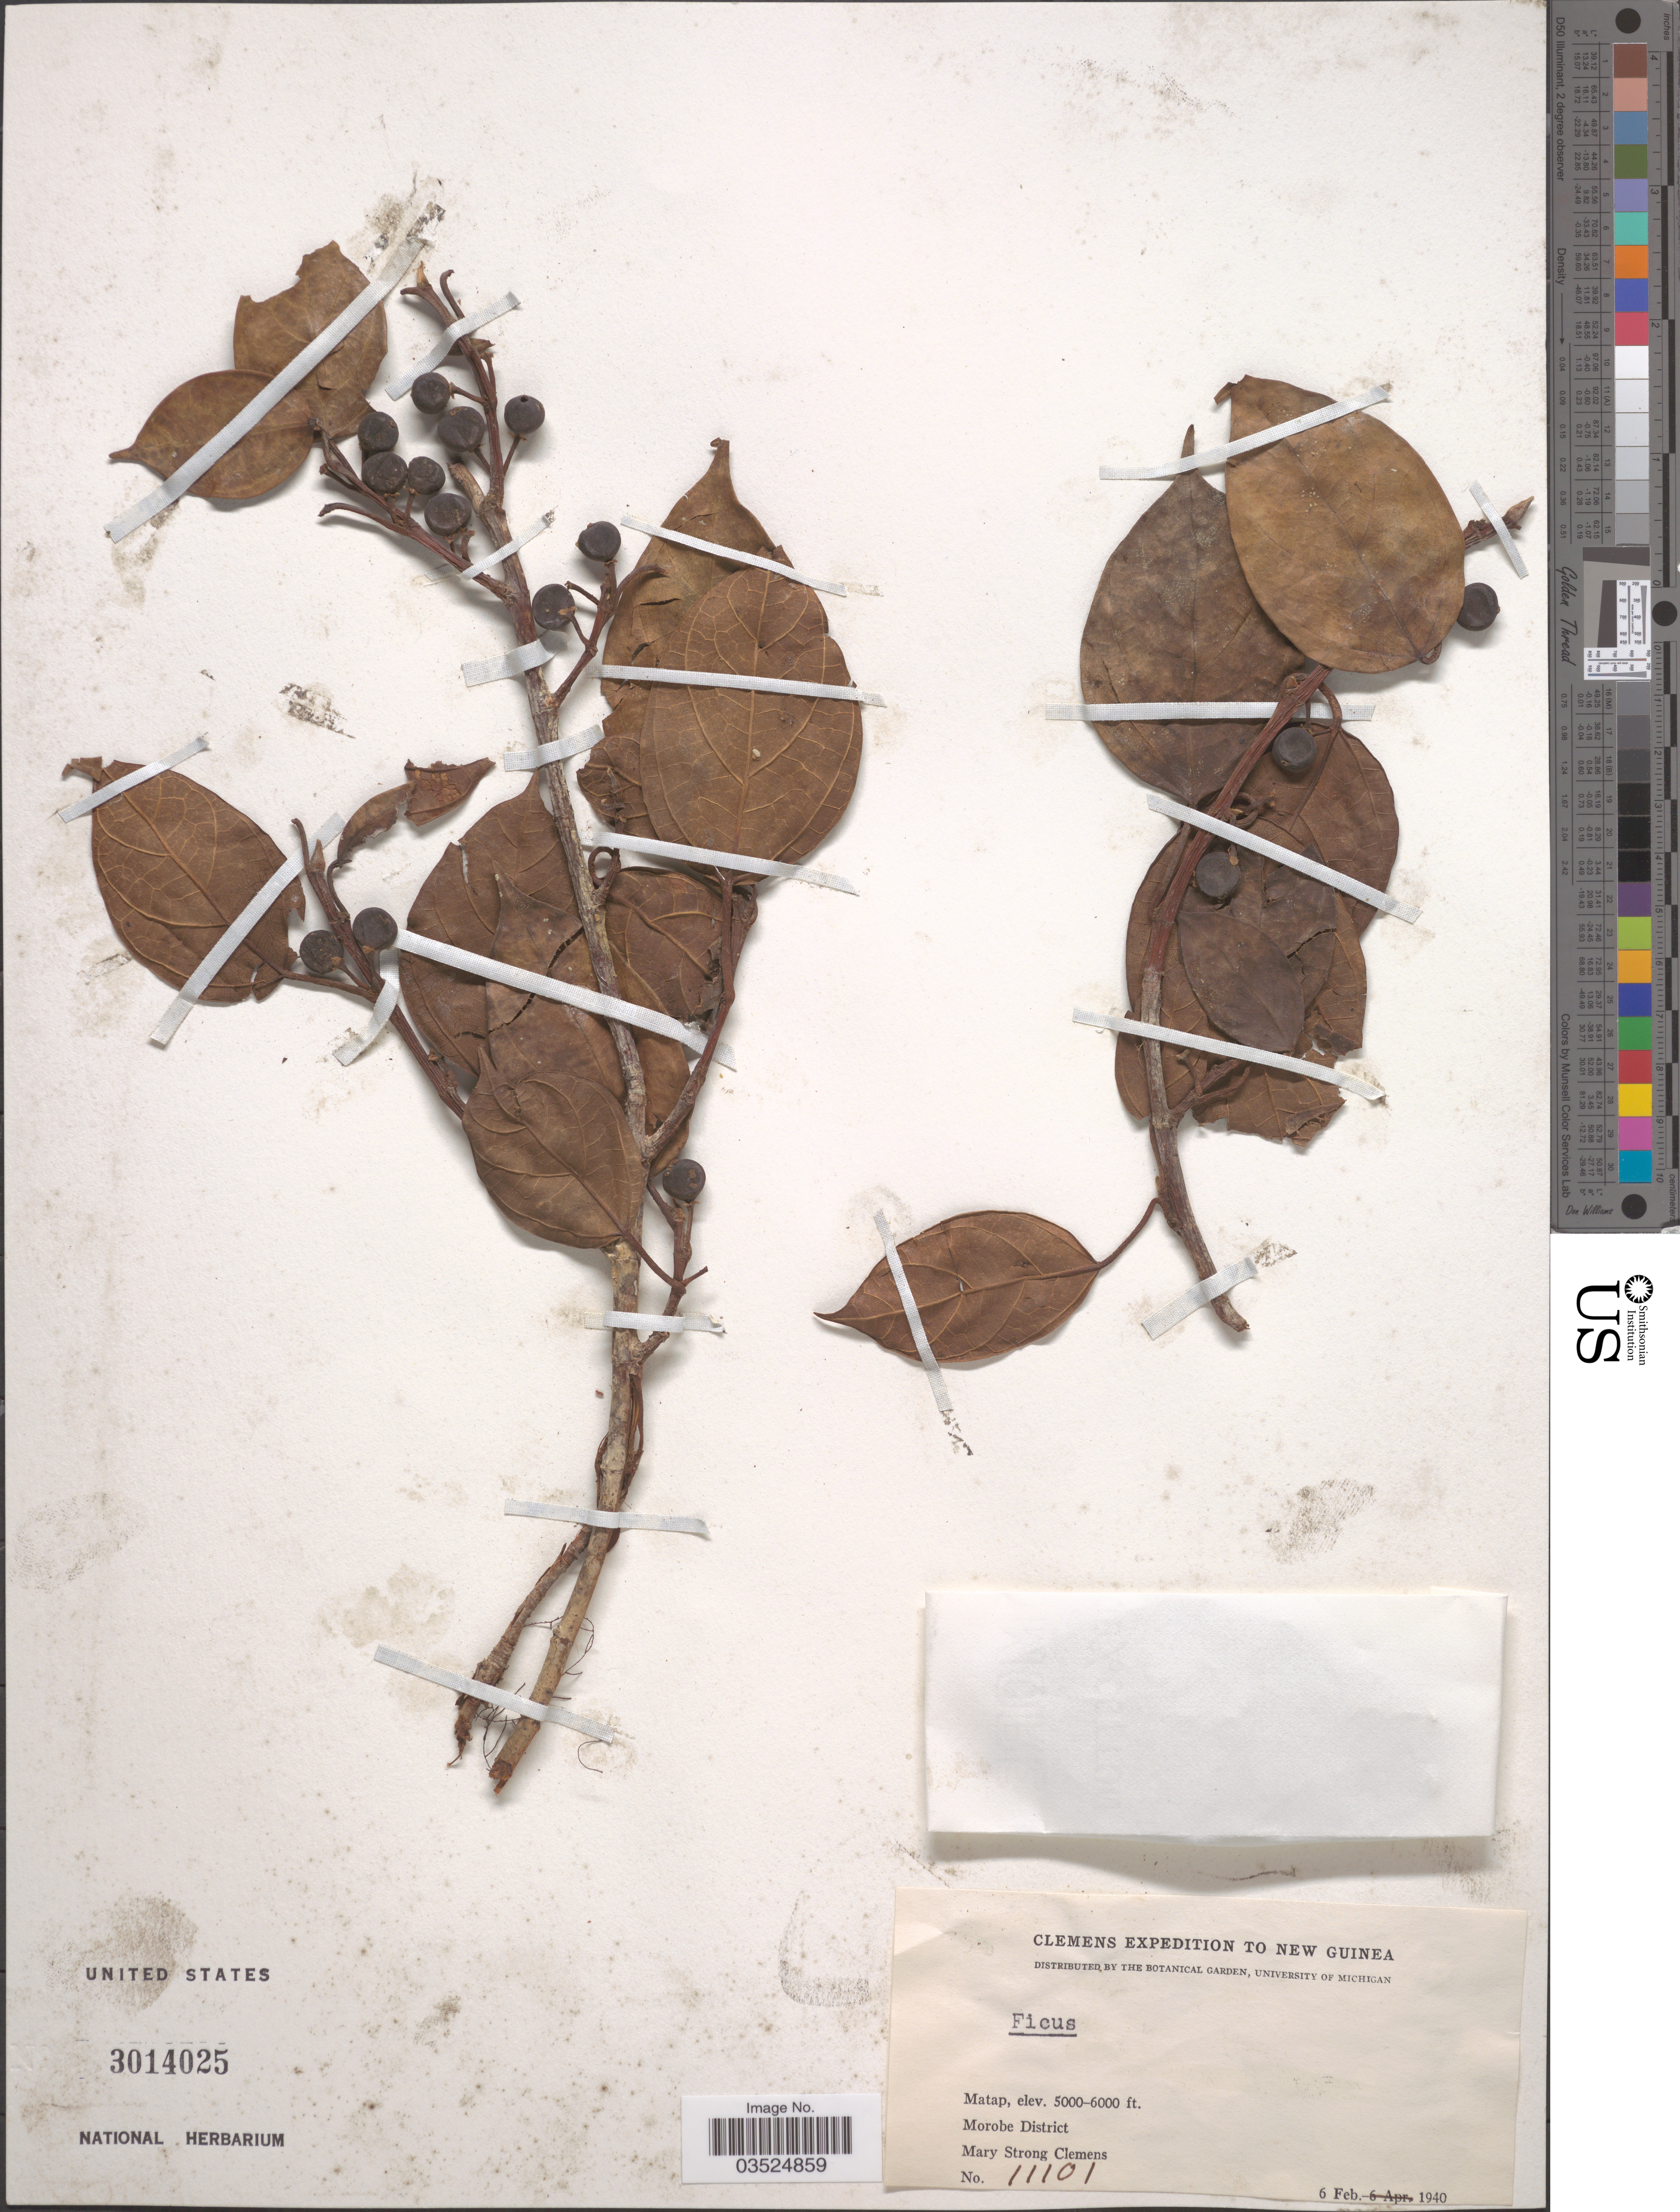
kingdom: Plantae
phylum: Tracheophyta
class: Magnoliopsida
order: Rosales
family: Moraceae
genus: Ficus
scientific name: Ficus sp.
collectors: M. S. Clemens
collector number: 11101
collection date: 1940-02-06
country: Papua New Guinea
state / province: Morobe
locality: New Guinea. Matap, Morobe District.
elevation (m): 1524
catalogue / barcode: US 3014025